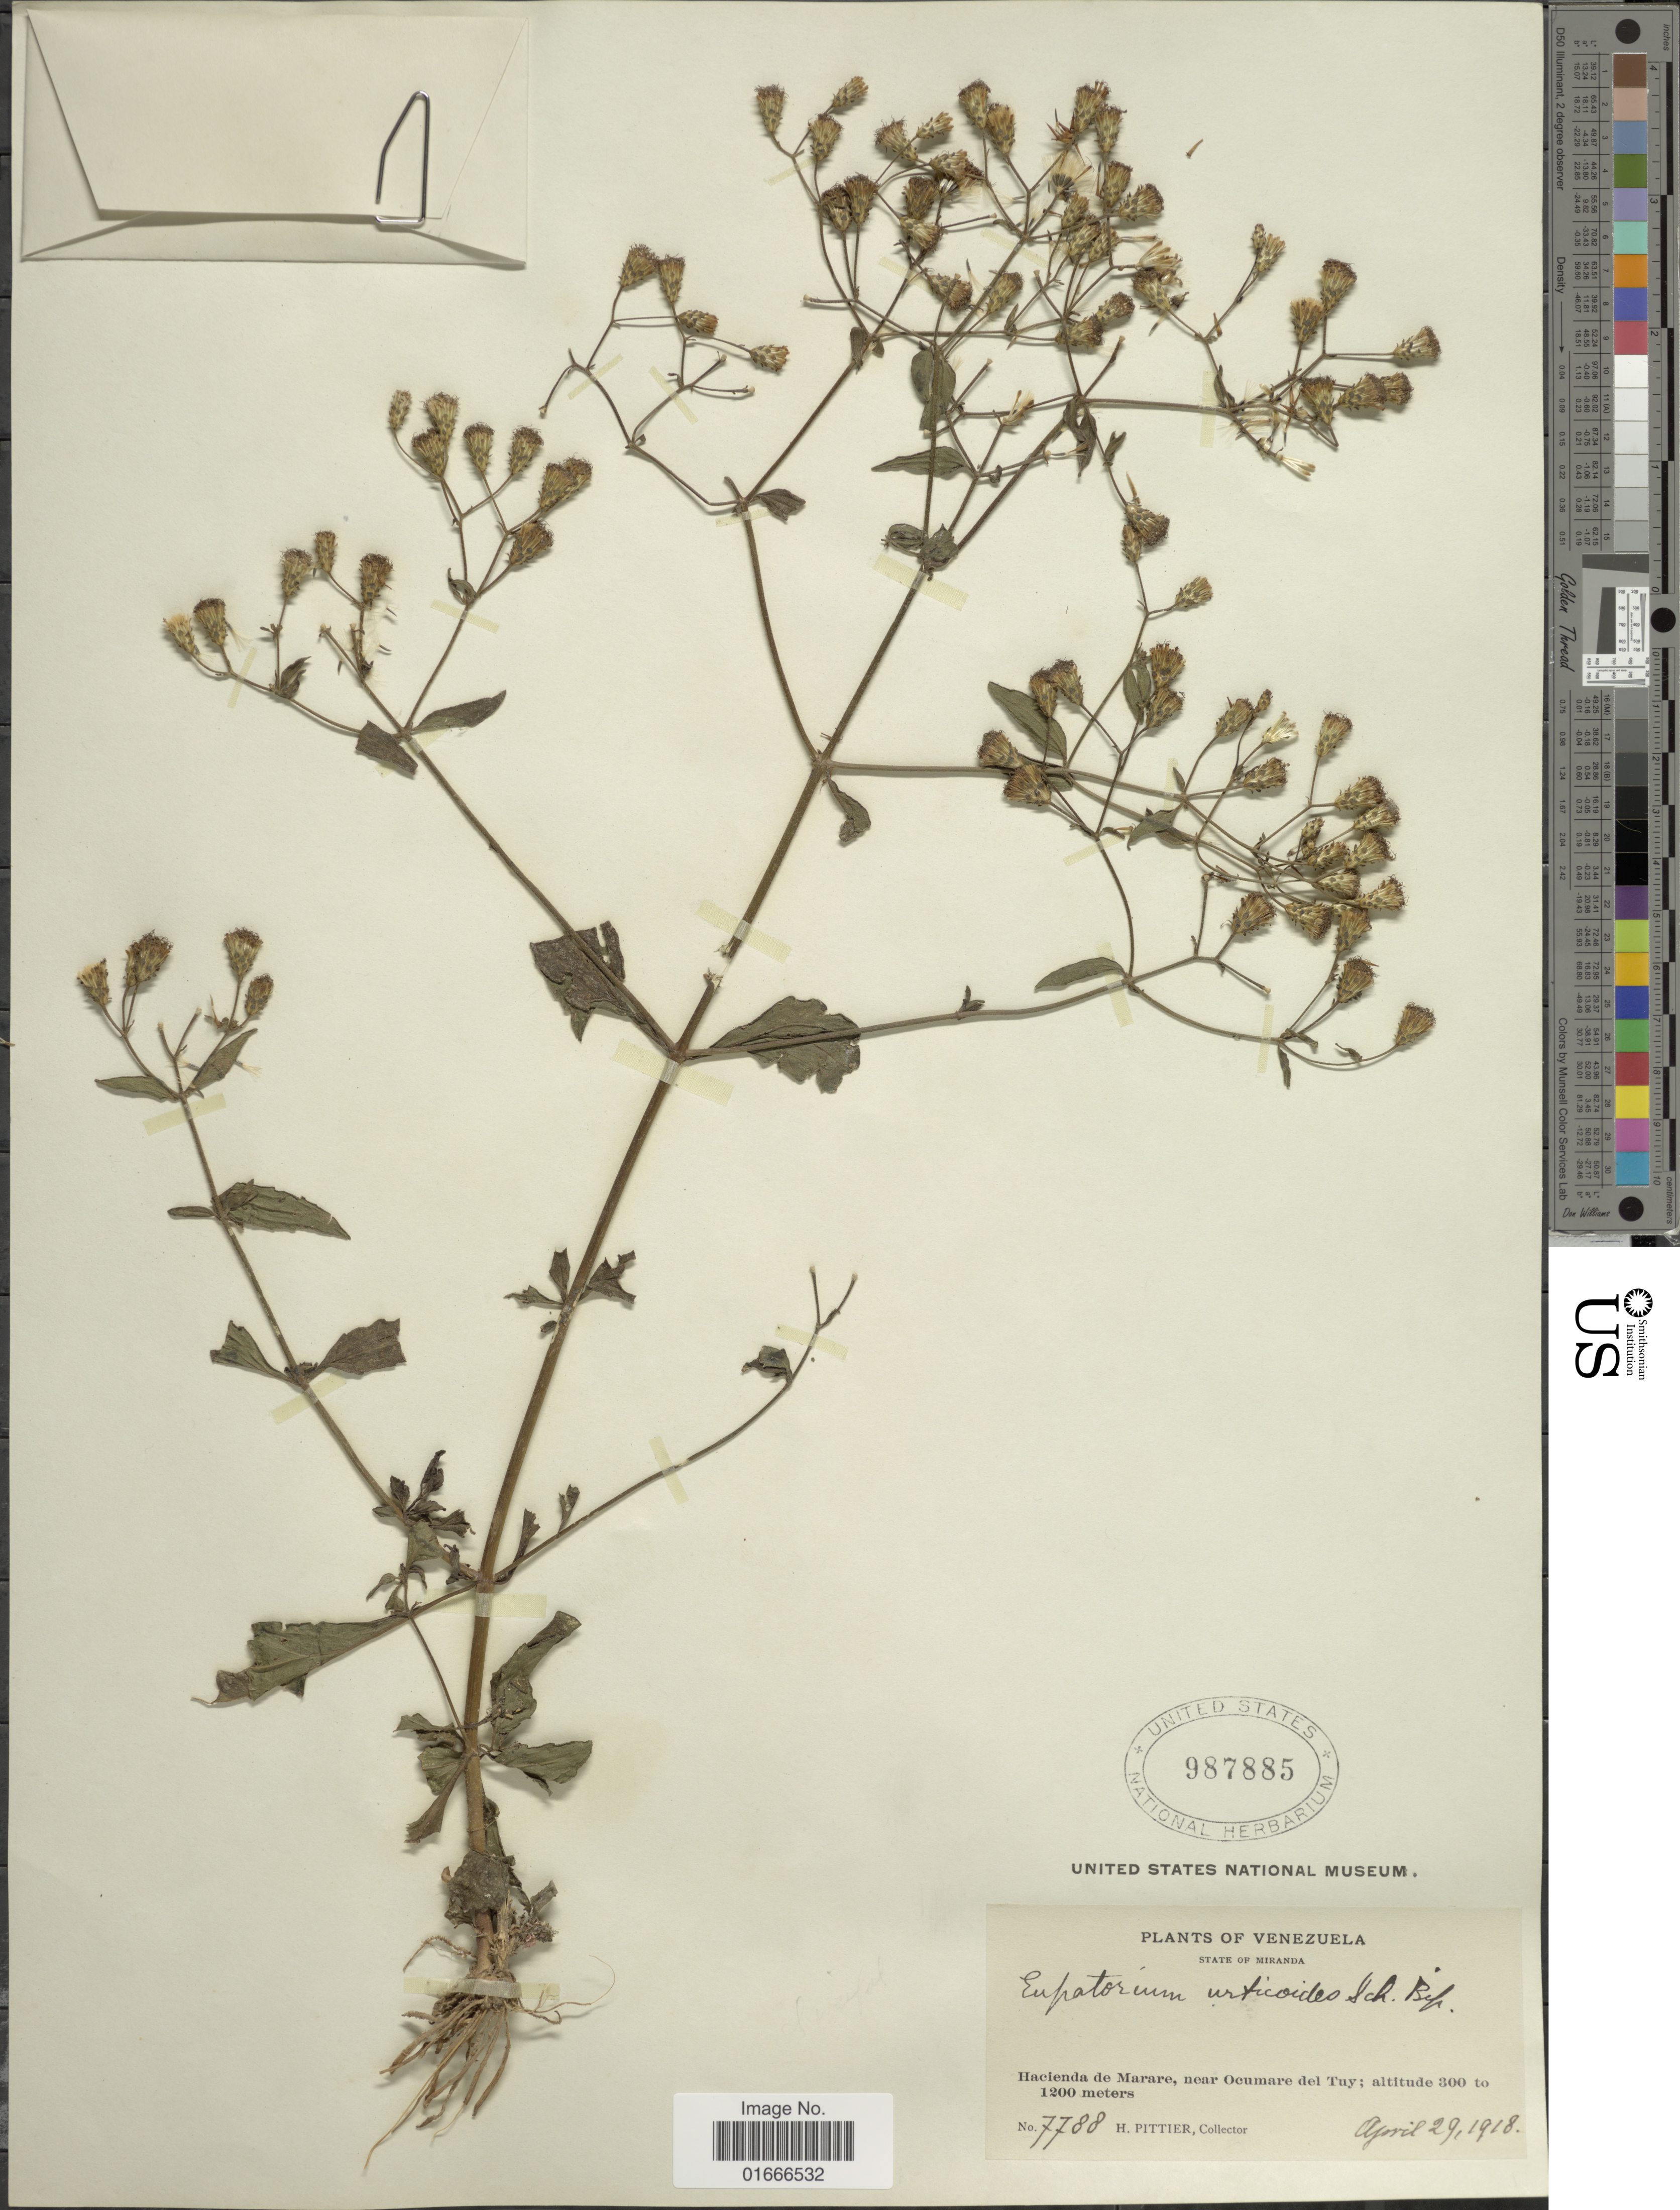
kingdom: Plantae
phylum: Tracheophyta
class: Magnoliopsida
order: Asterales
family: Asteraceae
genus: Chromolaena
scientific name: Chromolaena urticoides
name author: (Sch. Bip. ex Hieron.) R.M. King & H. Rob.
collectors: H. F. Pittier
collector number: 7788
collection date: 1918-04-29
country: Venezuela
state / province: Miranda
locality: Hacienda de Marare, near Ocumare del Tuy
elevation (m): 300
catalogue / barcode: US 987885